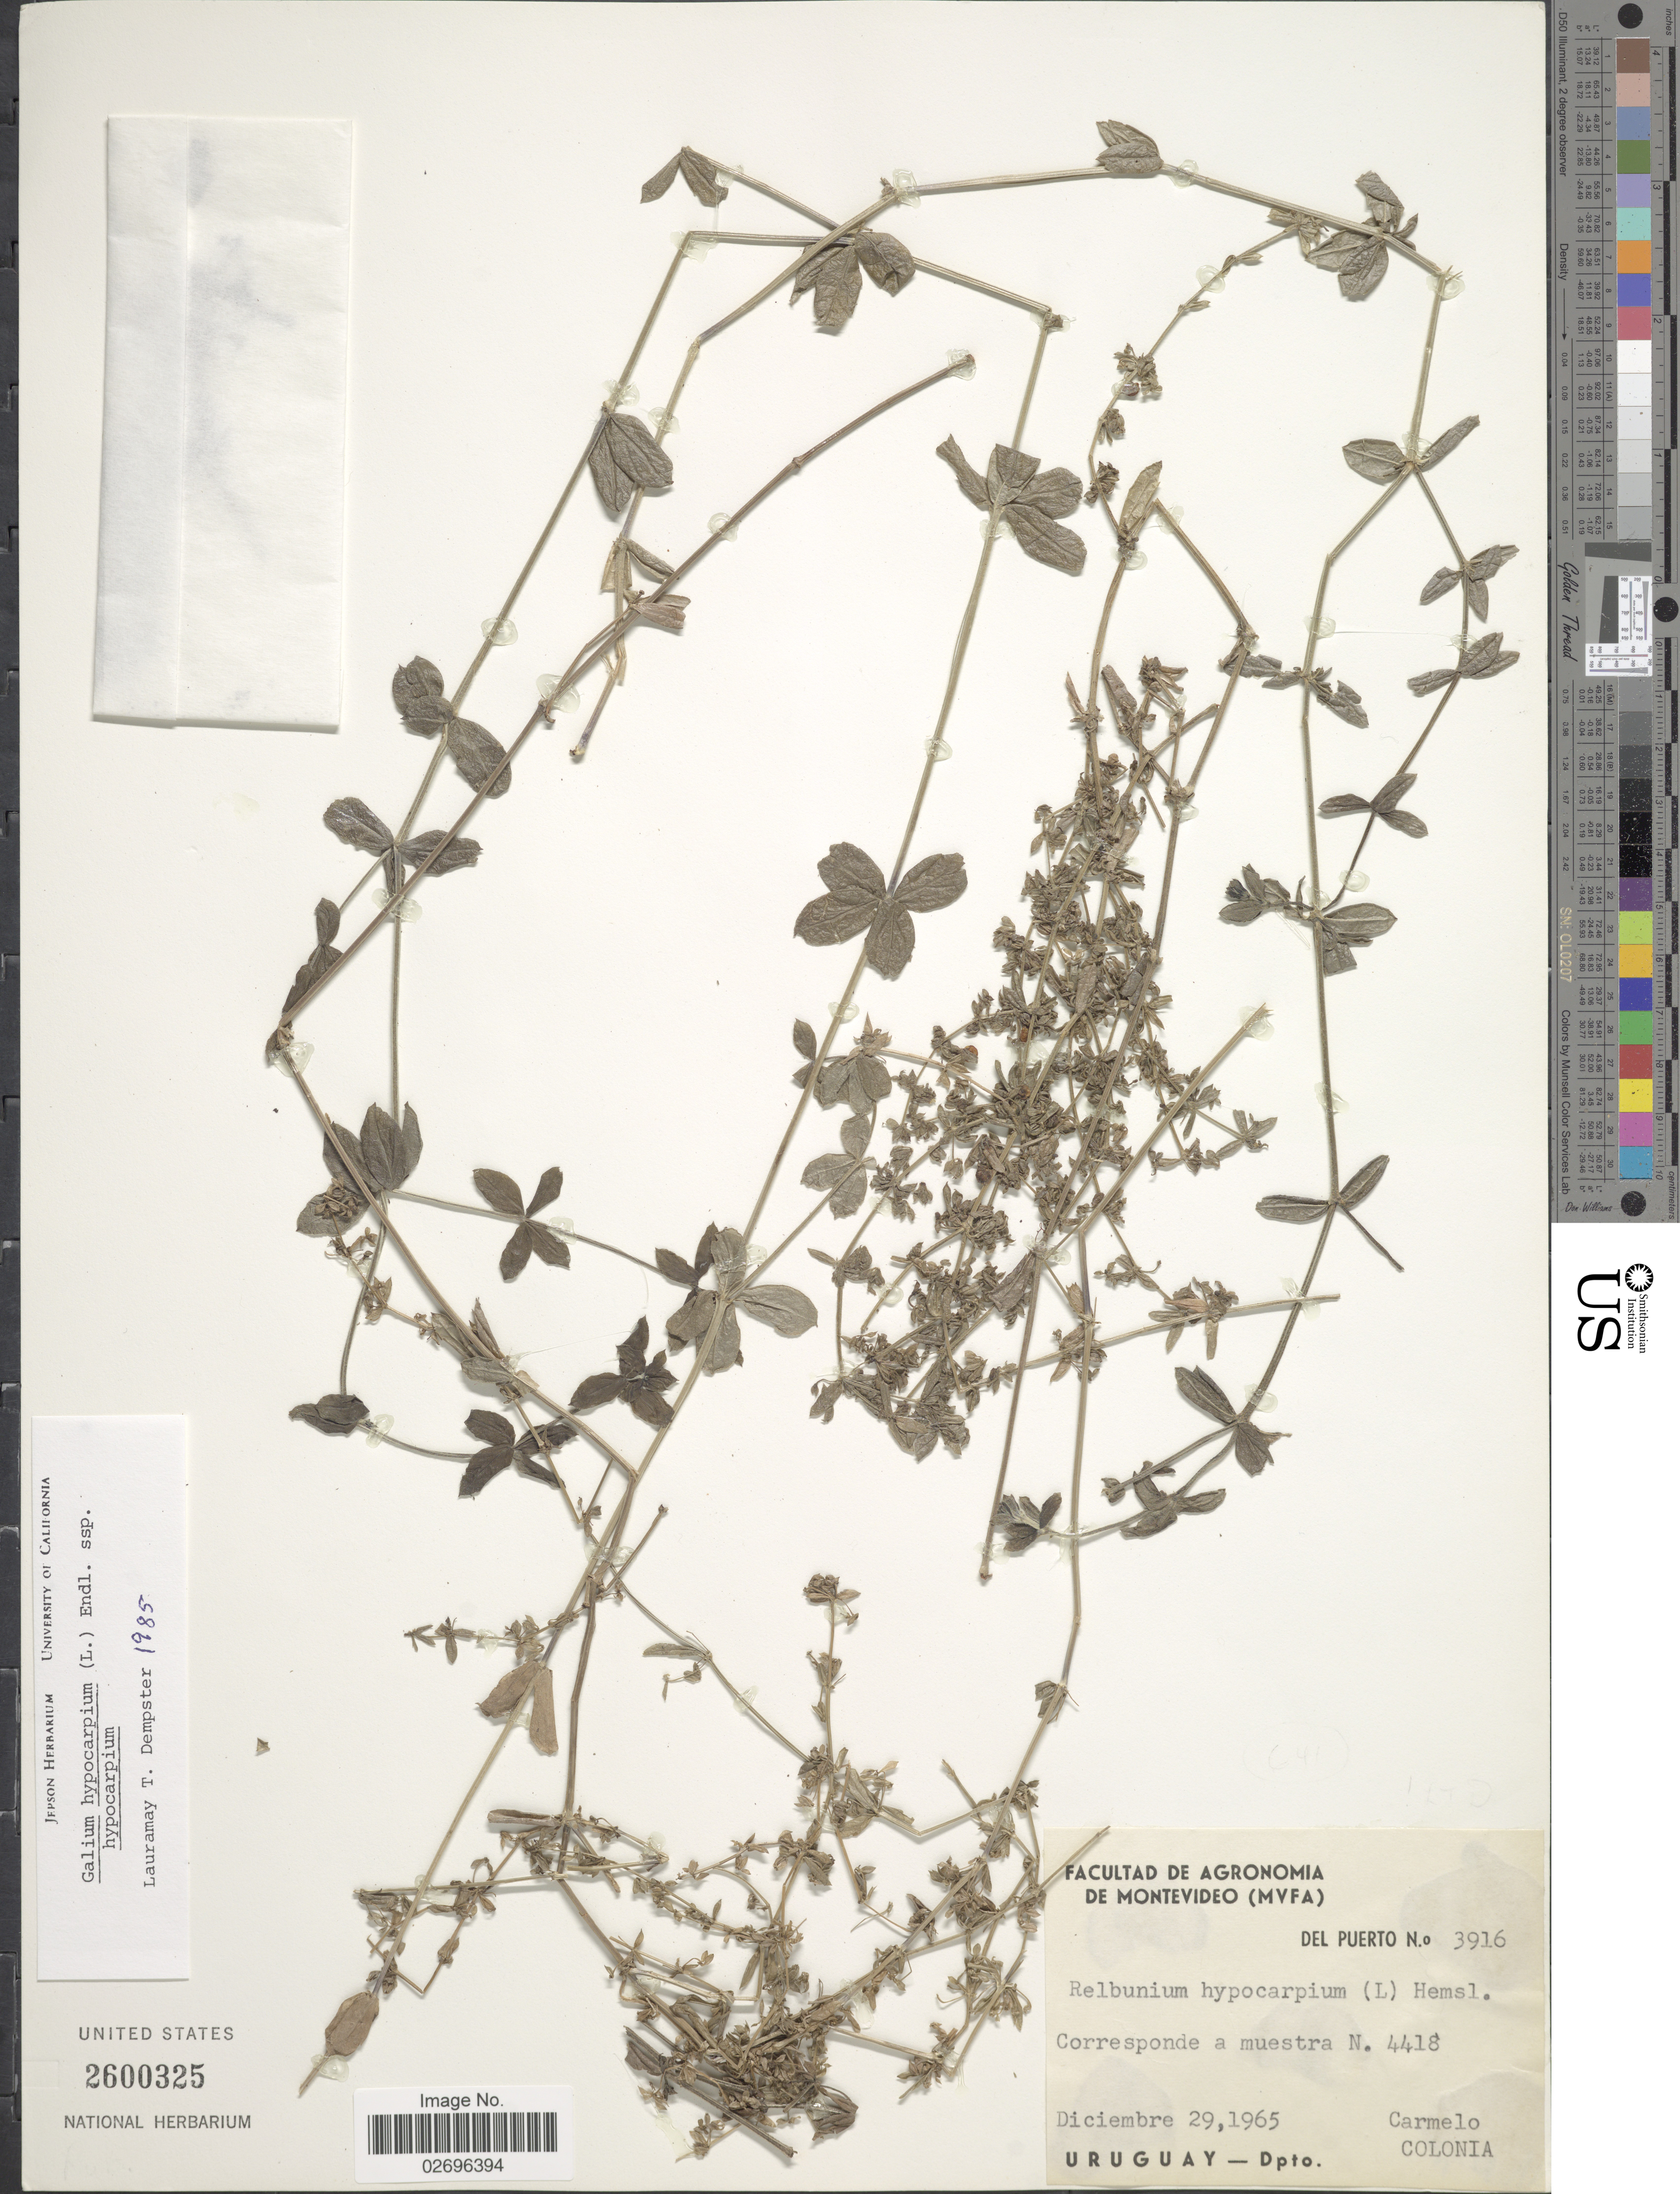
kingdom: Plantae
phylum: Tracheophyta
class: Magnoliopsida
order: Gentianales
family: Rubiaceae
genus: Galium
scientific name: Galium hypocarpium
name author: (L.) Endl. ex Griseb.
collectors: Del Puerto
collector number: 3916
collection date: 1965-12-29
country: Uruguay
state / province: Colonia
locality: Correponde a muestre N. 4418, Carmelo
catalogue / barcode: US 2600325